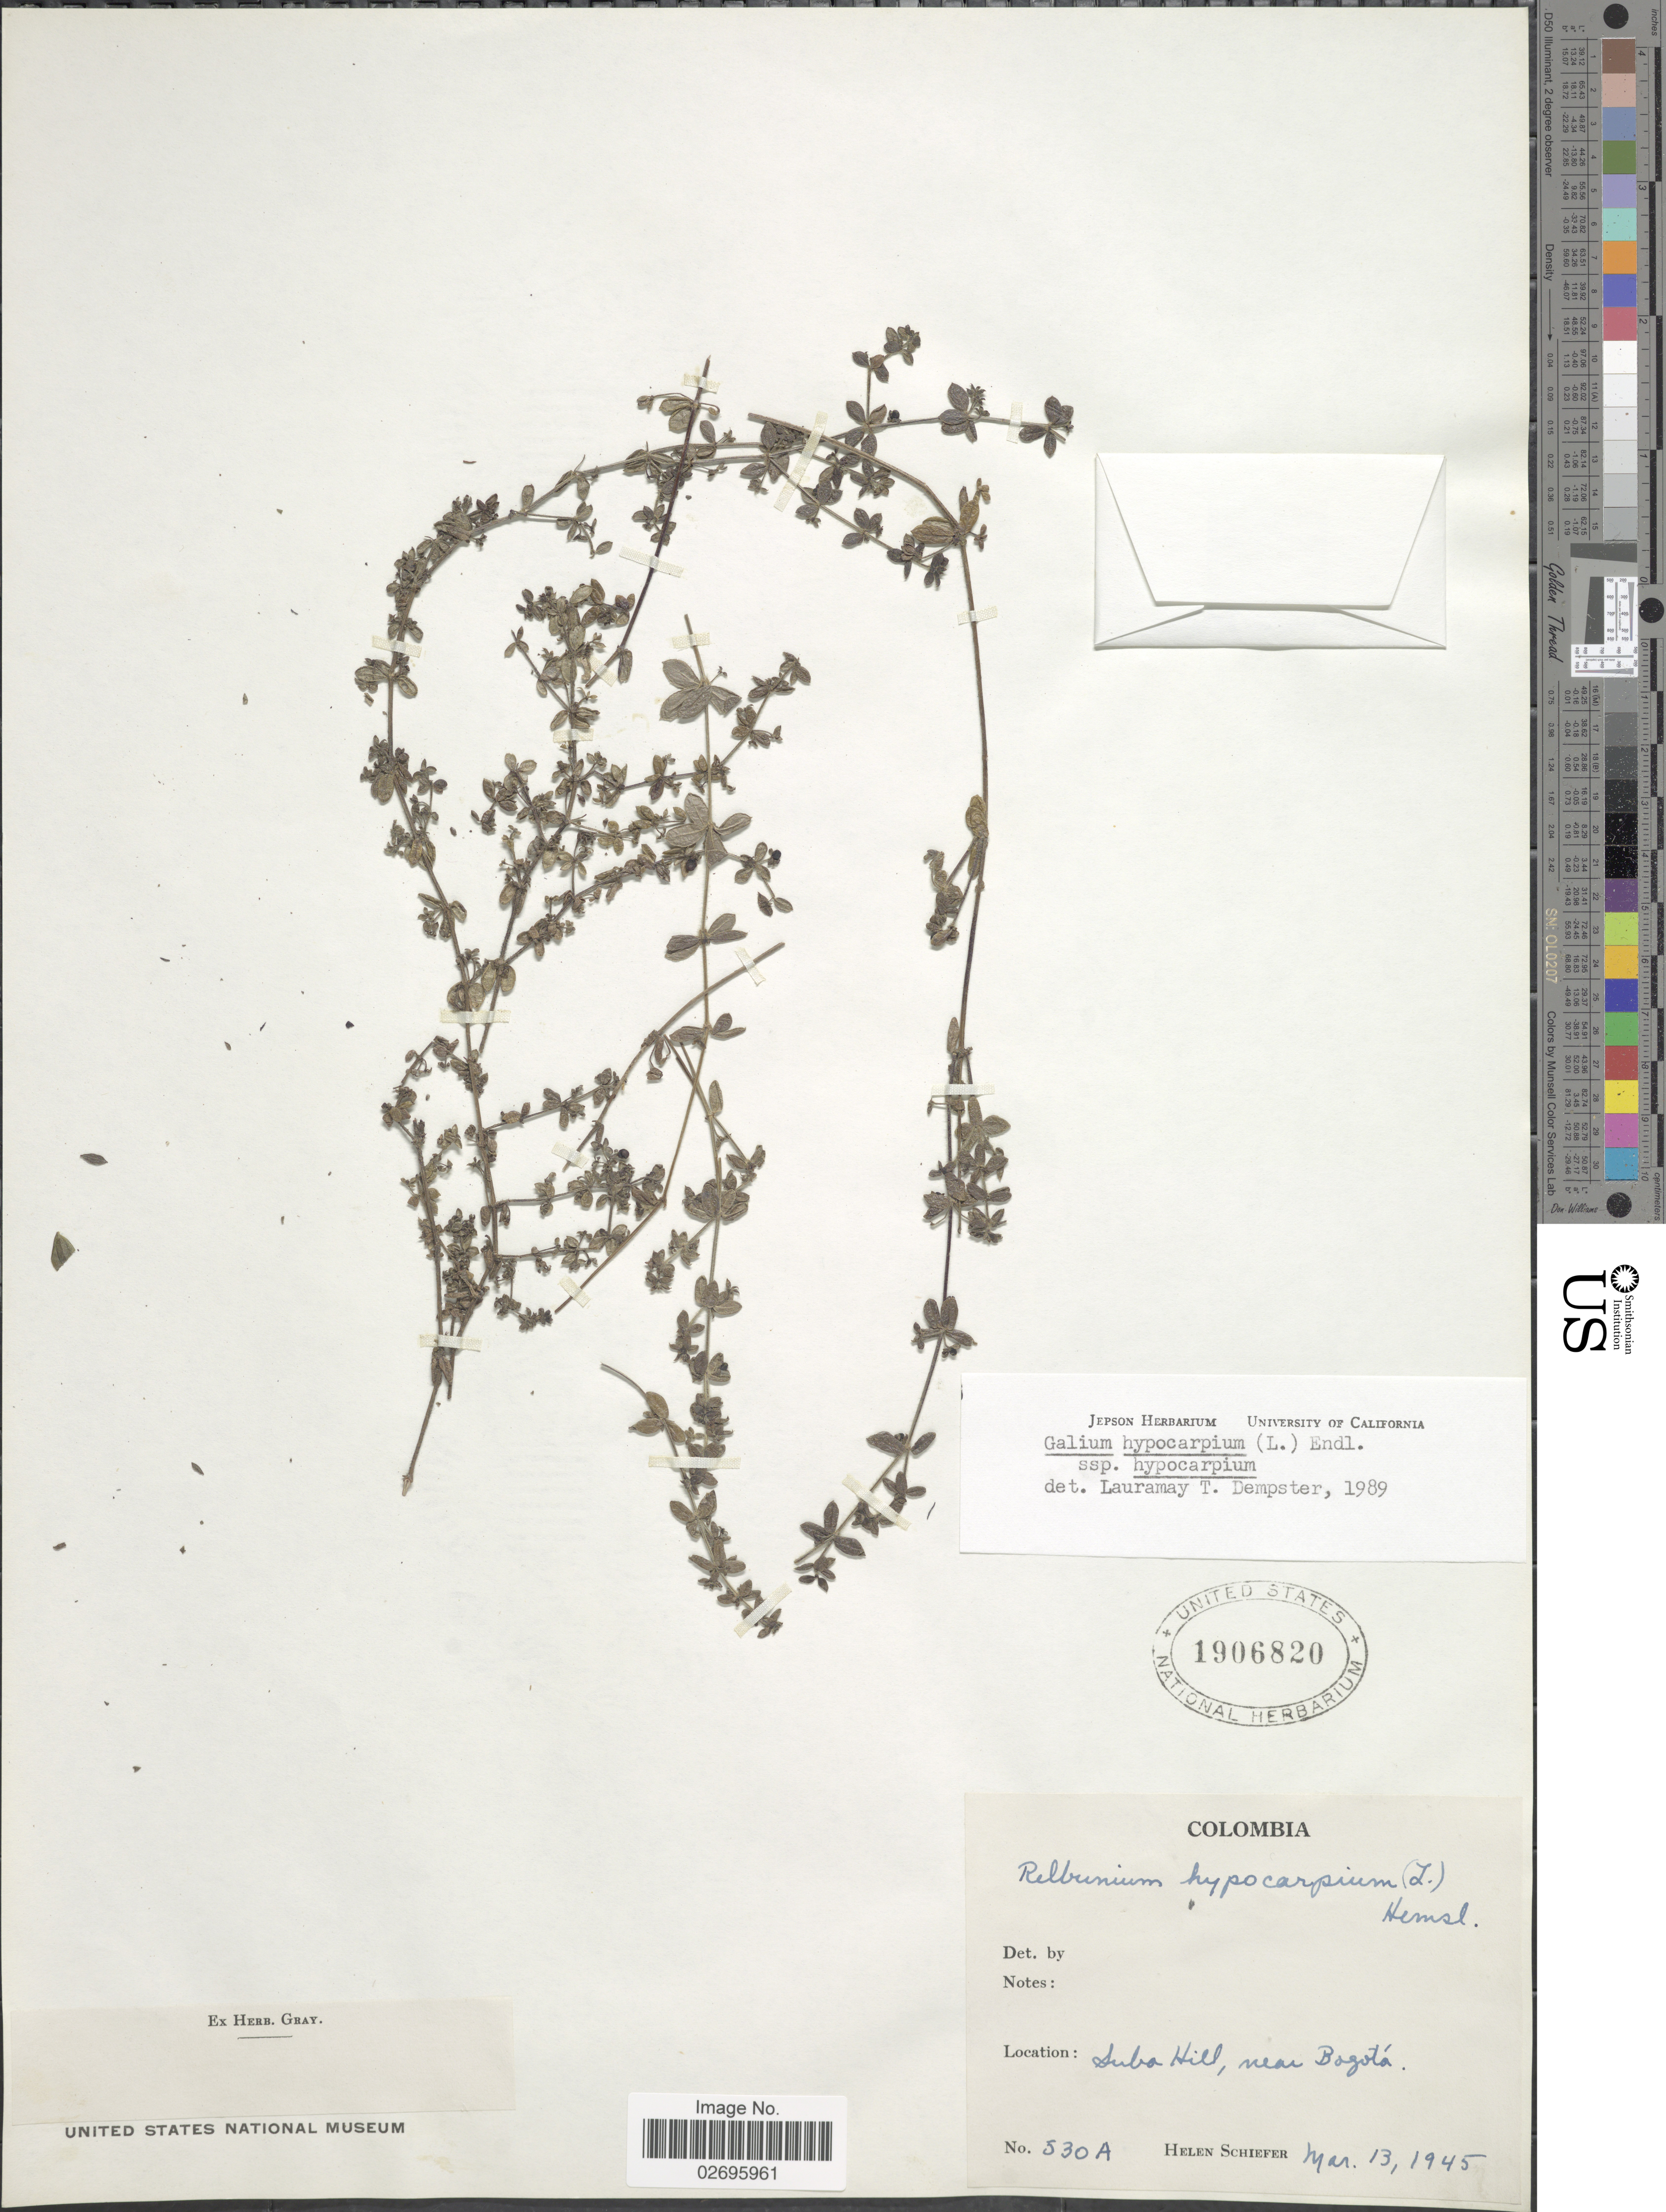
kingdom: Plantae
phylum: Tracheophyta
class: Magnoliopsida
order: Gentianales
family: Rubiaceae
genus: Galium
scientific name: Galium hypocarpium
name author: (L.) Endl. ex Griseb.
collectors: H. Schiefer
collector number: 530A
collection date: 1945-03-13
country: Colombia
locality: Suba Hill, near Bogotá.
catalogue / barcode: US 1906820